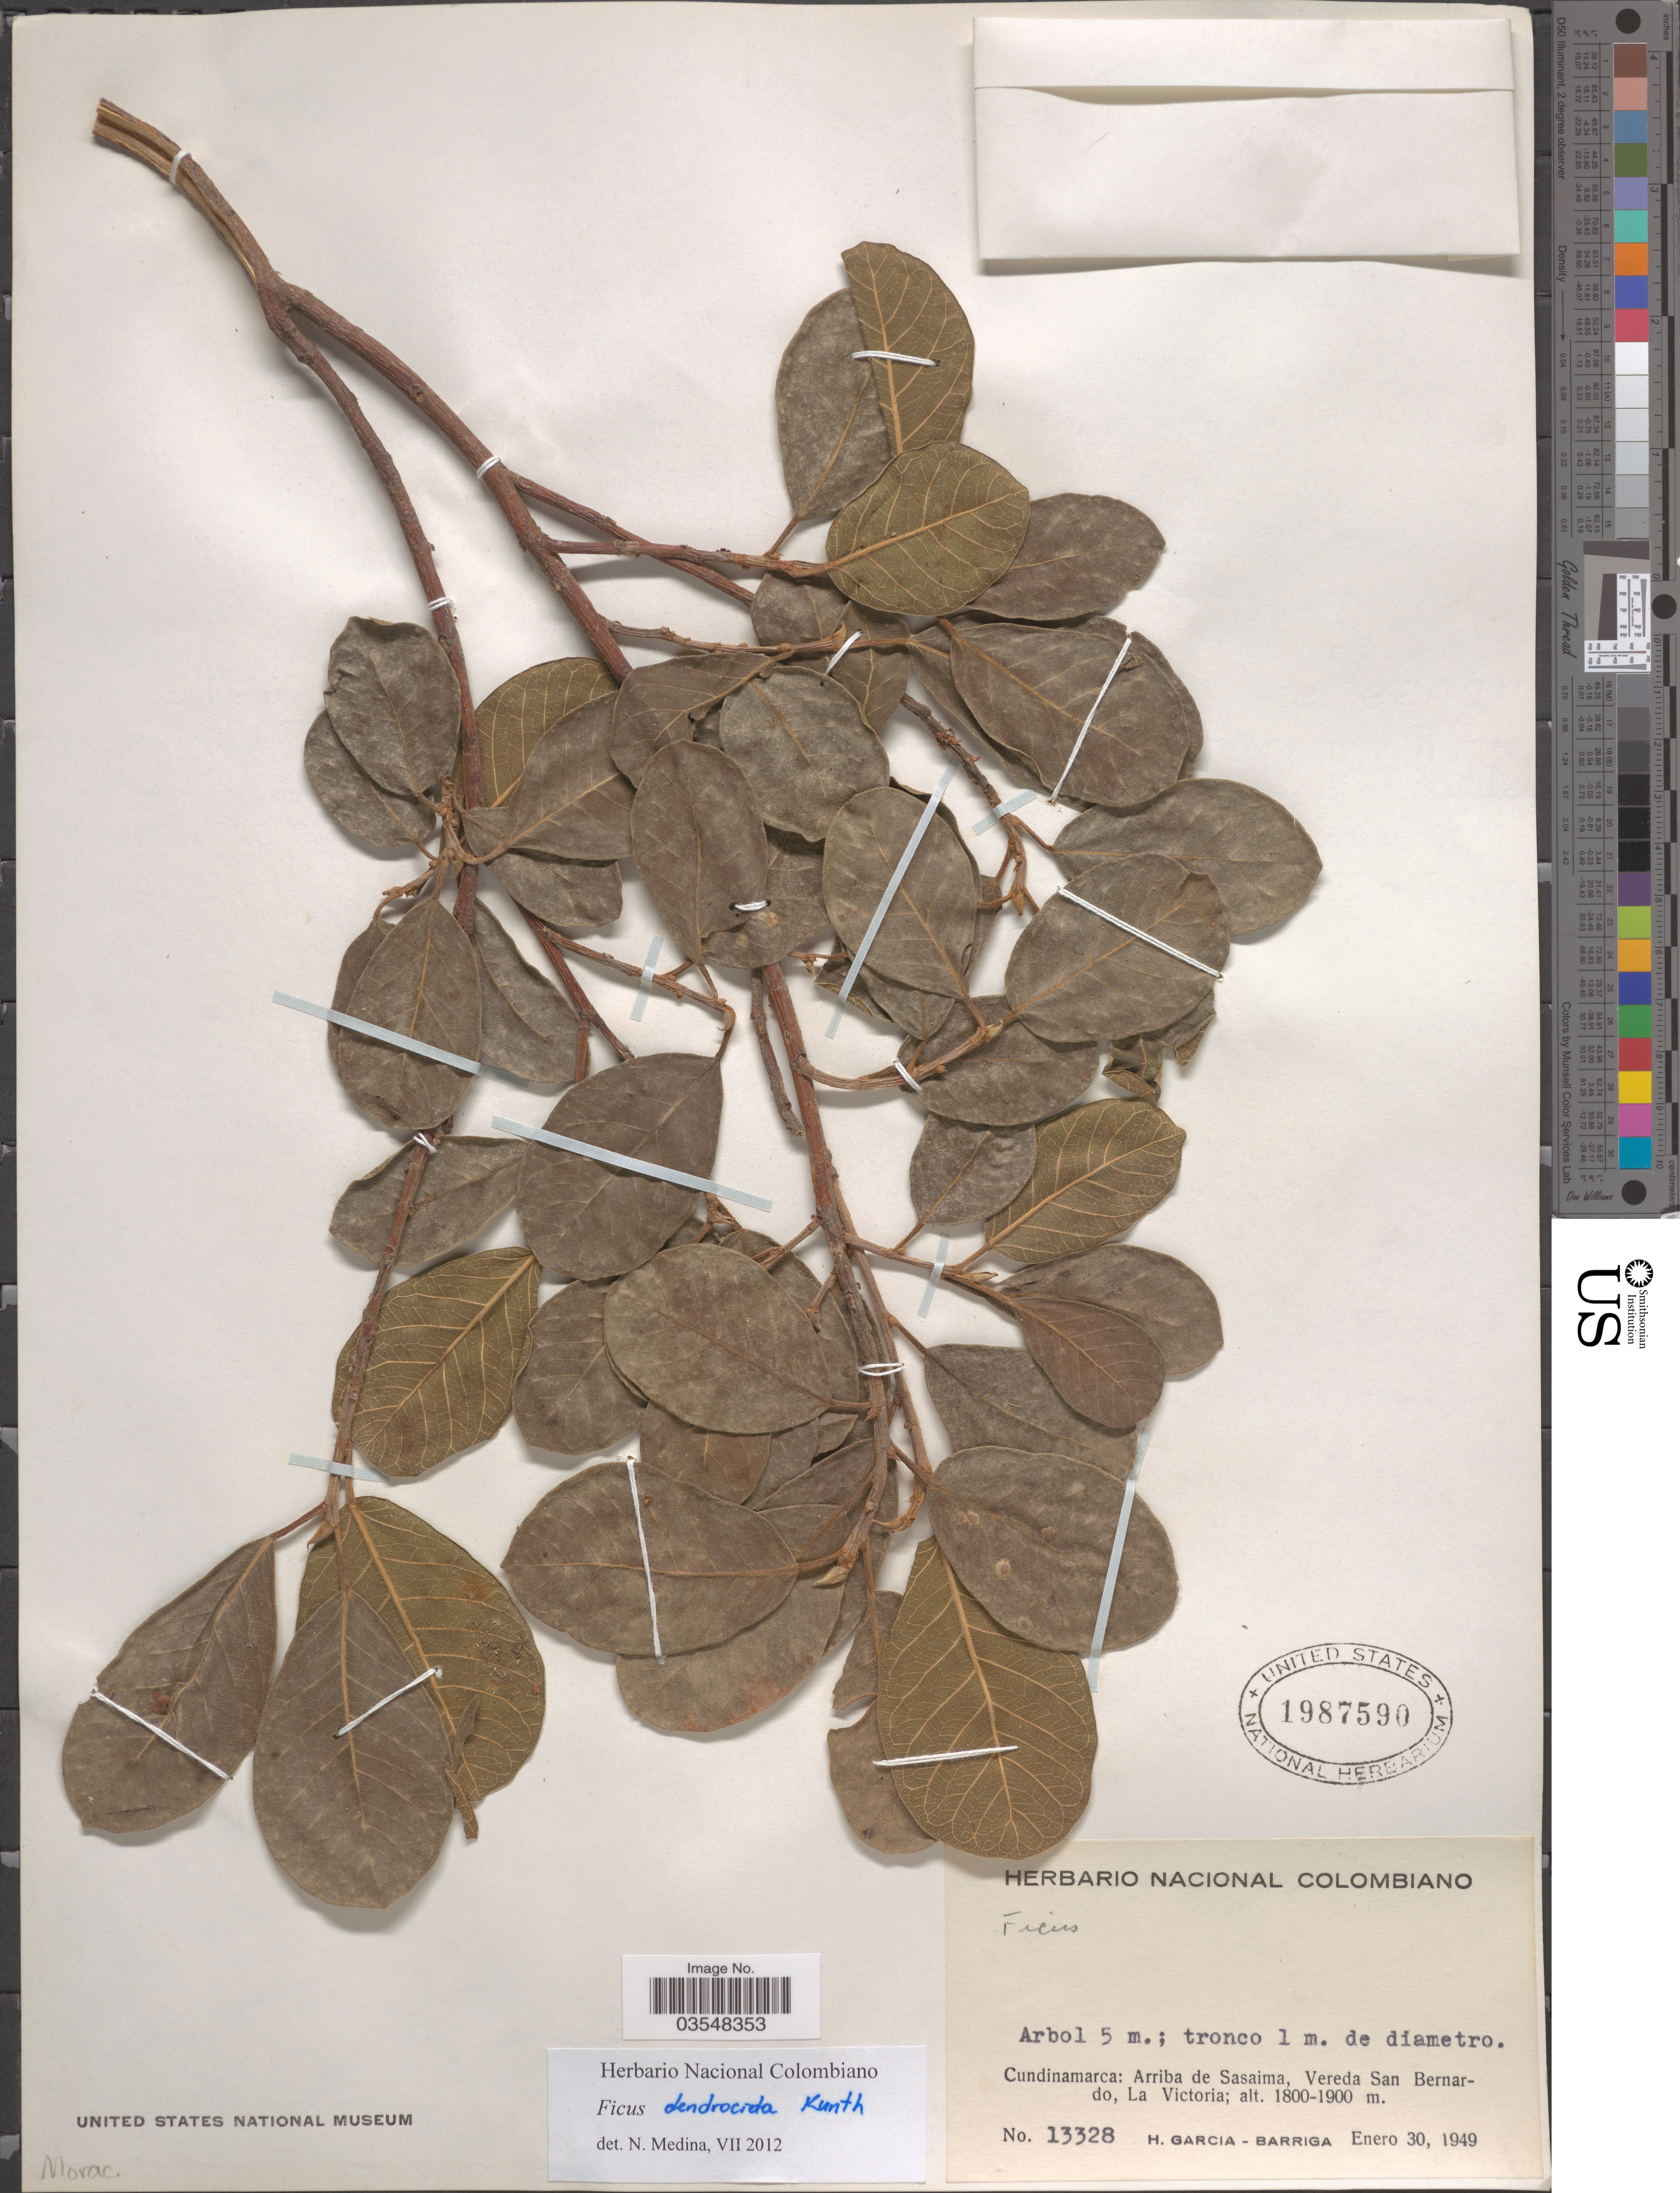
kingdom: Plantae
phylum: Tracheophyta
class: Magnoliopsida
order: Rosales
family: Moraceae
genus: Ficus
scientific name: Ficus dendrocida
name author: Kunth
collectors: H. García Barriga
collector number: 13328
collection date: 1949-01-30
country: Colombia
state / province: Cundinamarca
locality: Arriba de Sasaima, Vereda San Bernardo, La Victoria.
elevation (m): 1800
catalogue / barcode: US 1987590